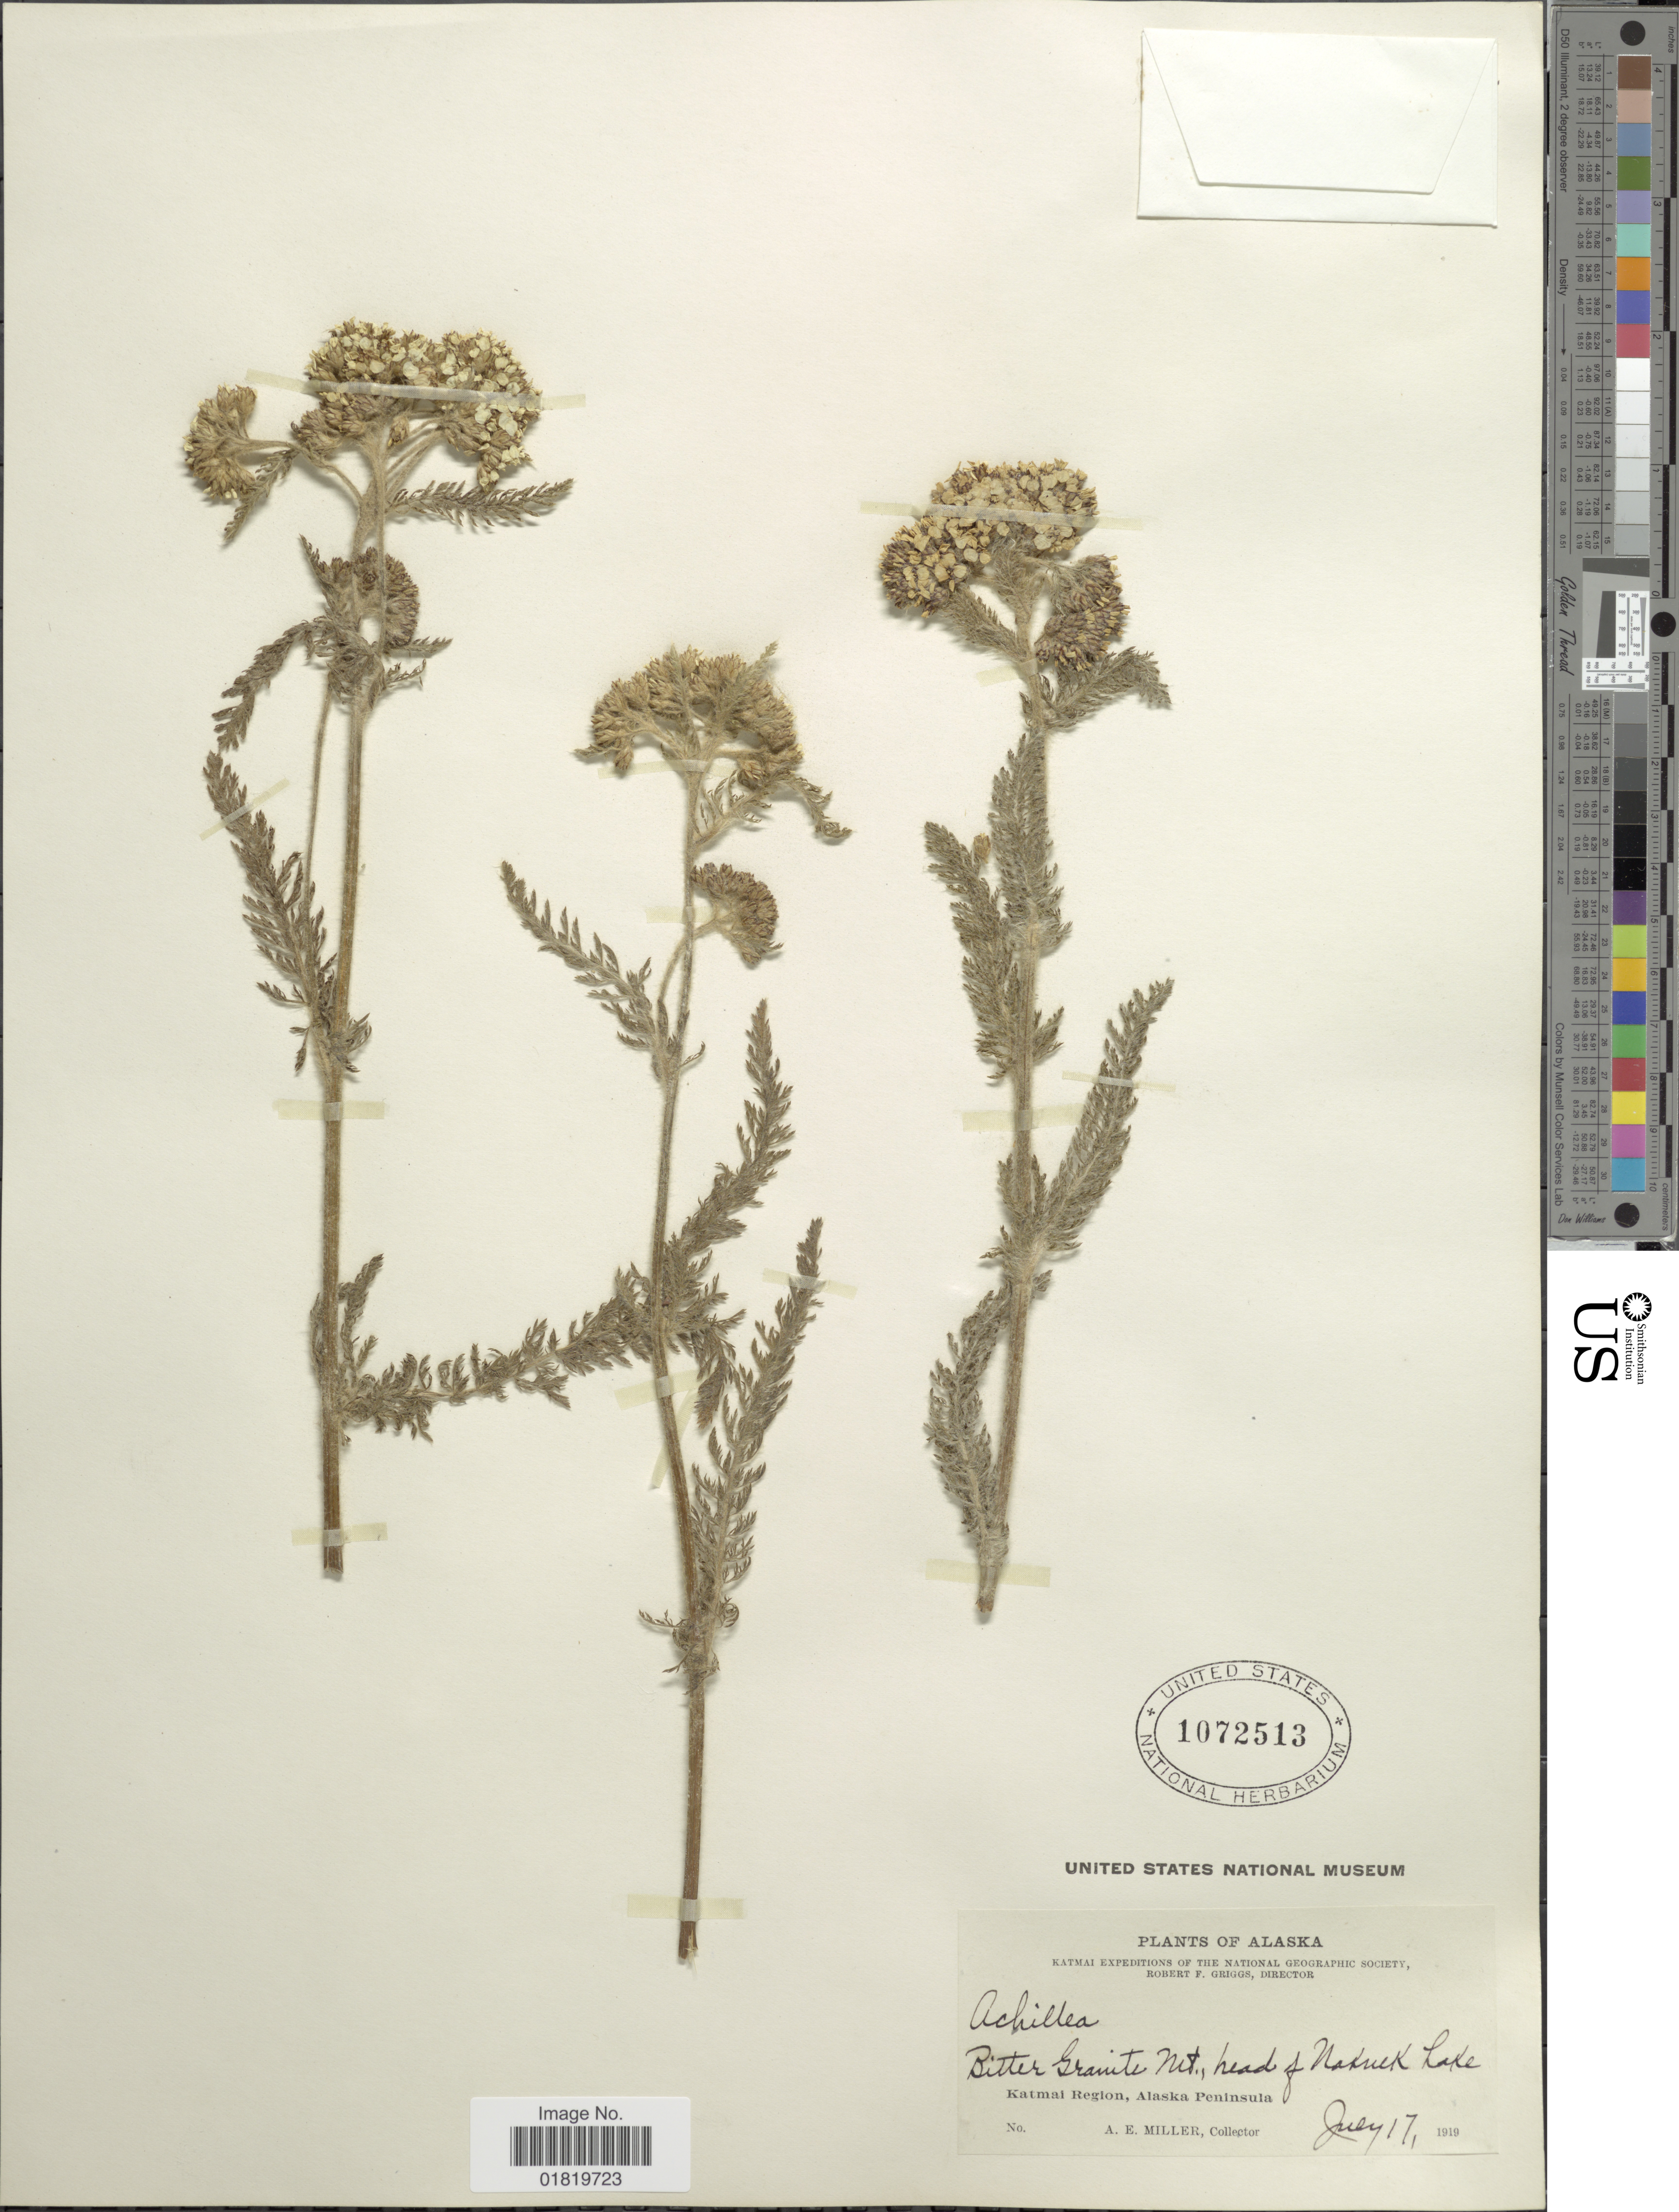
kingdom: Plantae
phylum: Tracheophyta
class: Magnoliopsida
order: Asterales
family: Asteraceae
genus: Achillea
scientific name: Achillea borealis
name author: Bong.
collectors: A. E. Miller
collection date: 1919-07-17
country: United States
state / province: Alaska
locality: Bitter Granite Mt., head of Nakuek Lake, Katmai Region, Alaska Peninsula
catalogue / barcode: US 1072513